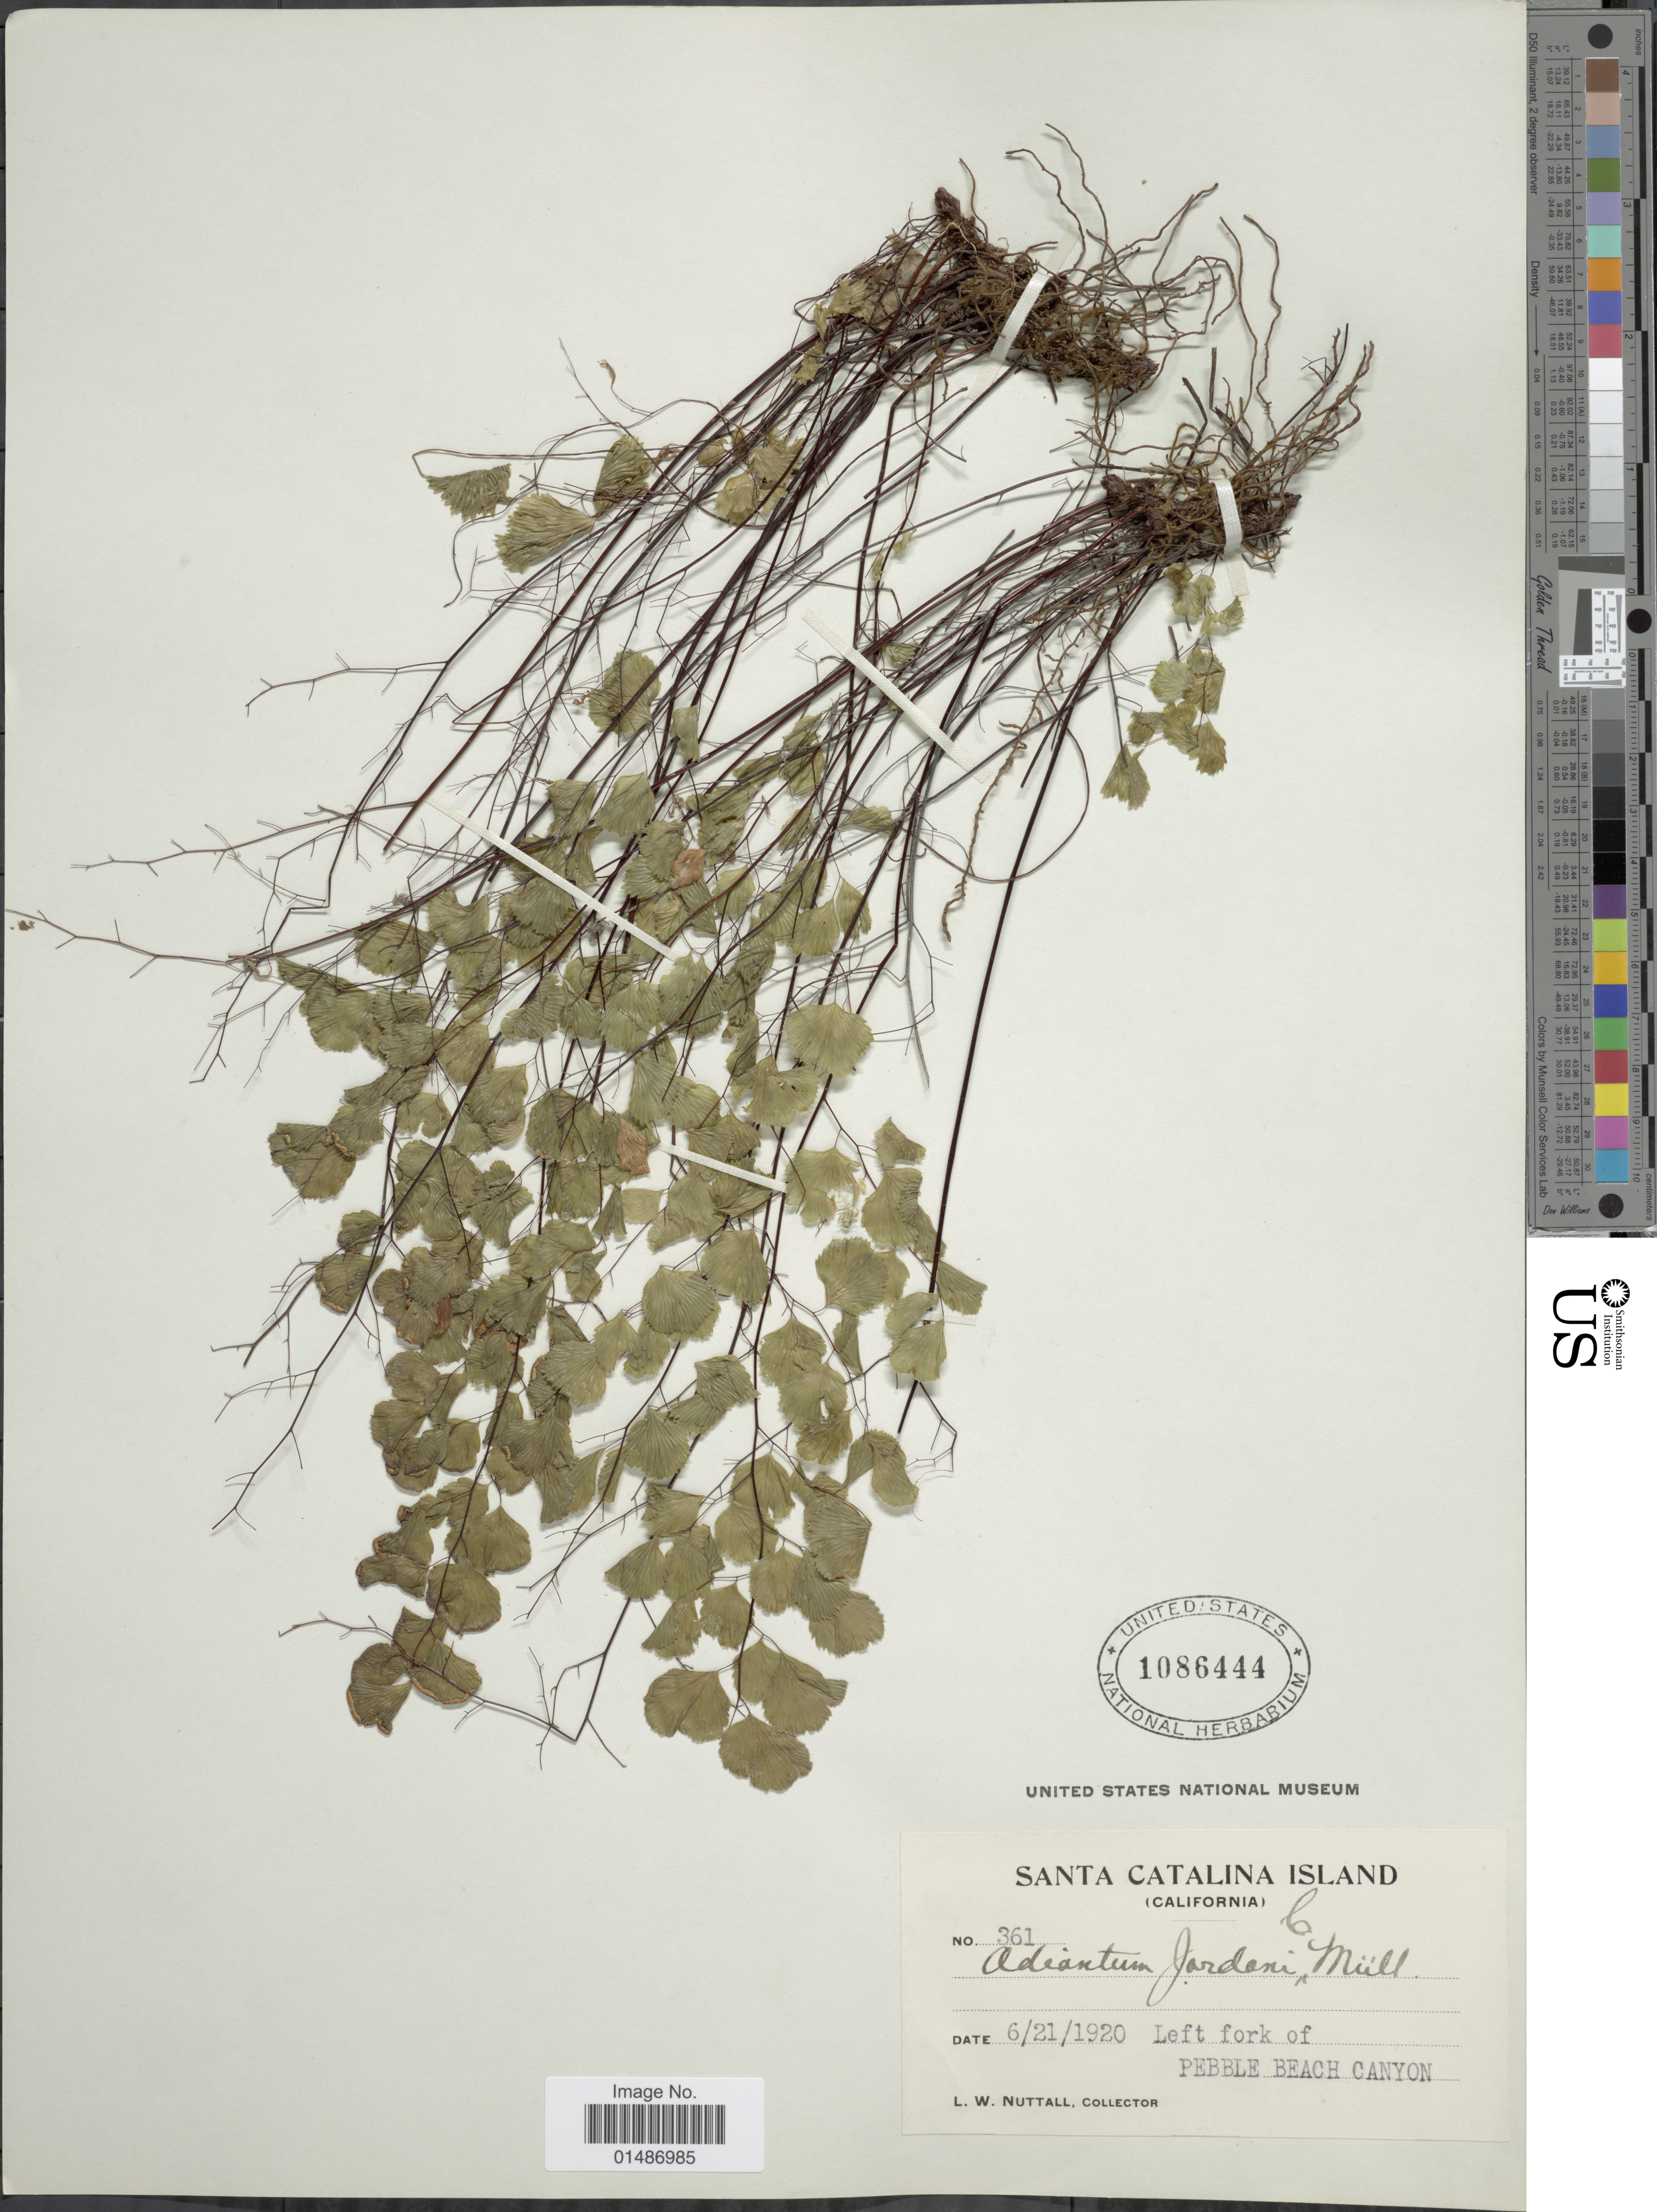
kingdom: Plantae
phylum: Tracheophyta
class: Polypodiopsida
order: Polypodiales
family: Pteridaceae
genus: Adiantum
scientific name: Adiantum jordanii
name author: C.H. Mull.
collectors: L. W. Nuttall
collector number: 361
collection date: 1920-06-21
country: United States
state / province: California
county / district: Los Angeles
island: Santa Catalina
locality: Santa Catalina Island. Left fork of Pebble Beach Canyon.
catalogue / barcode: US 1086444